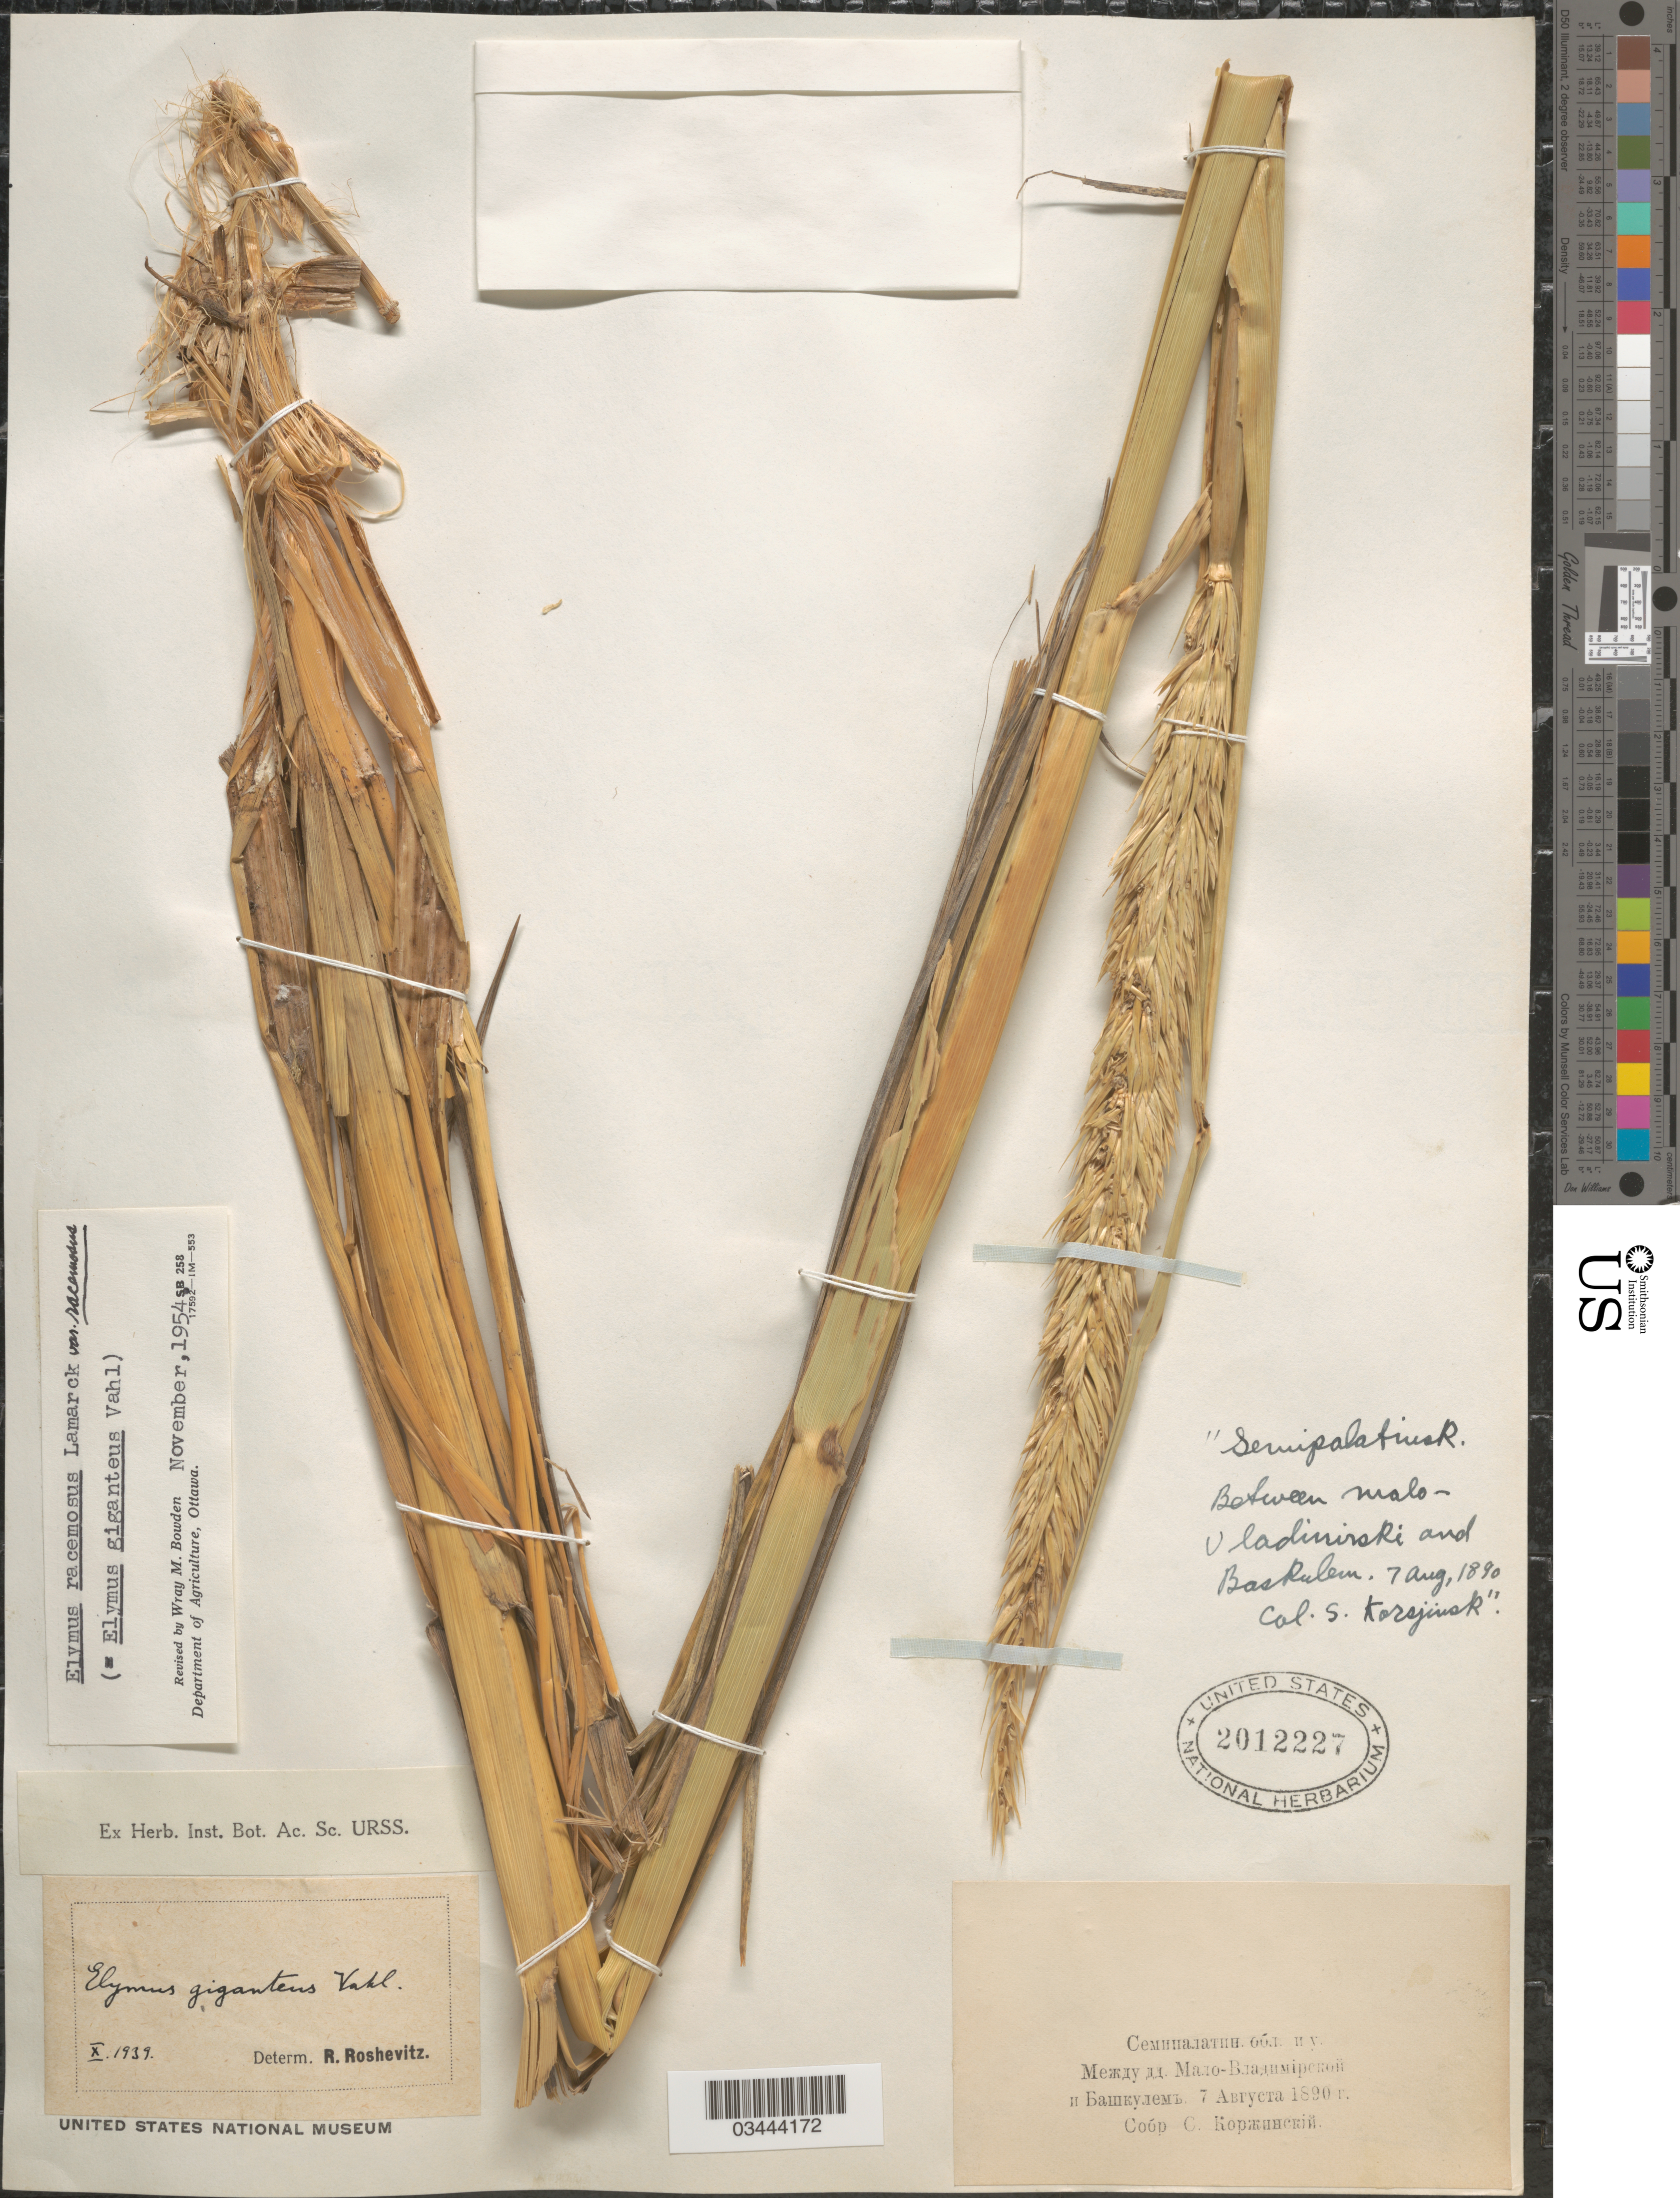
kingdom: Plantae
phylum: Tracheophyta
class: Liliopsida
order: Poales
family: Poaceae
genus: Leymus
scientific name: Leymus racemosus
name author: (Lam.) Tzvelev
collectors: S. Korsjinsk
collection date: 1890-08-07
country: Vanuatu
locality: Between Malo Vladinirski and Basrulen.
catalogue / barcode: US 2012227